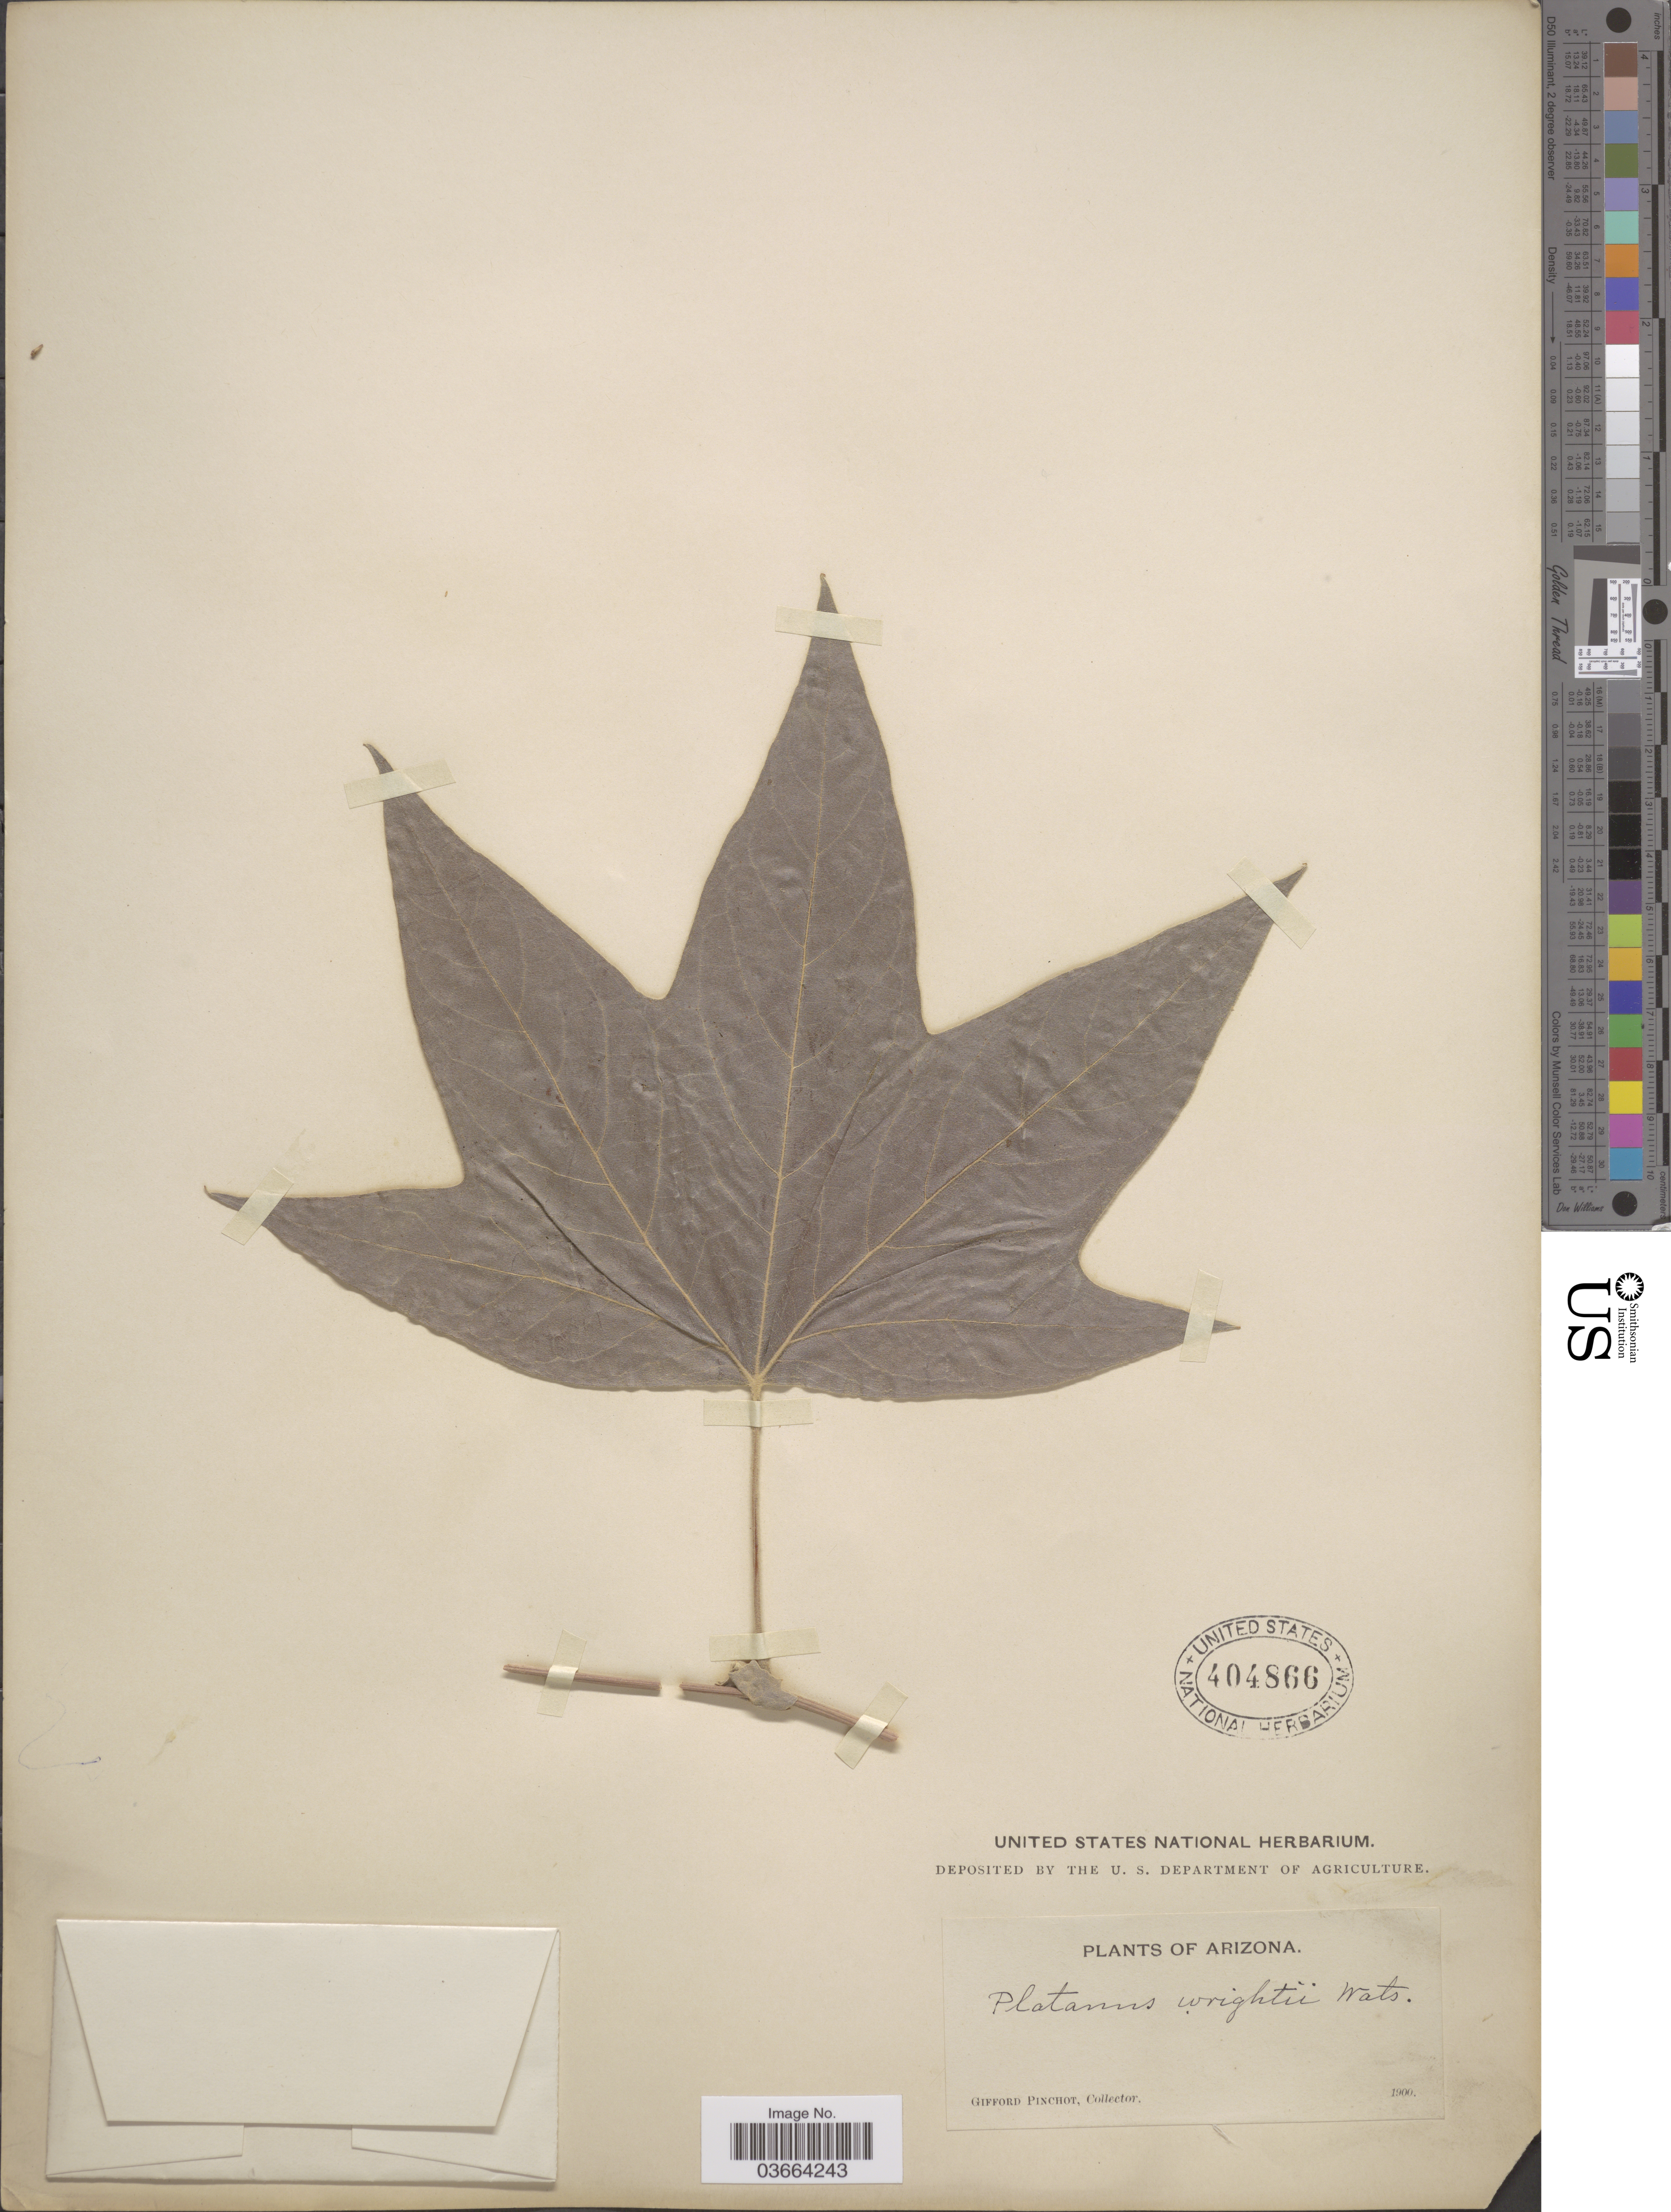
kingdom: Plantae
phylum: Tracheophyta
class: Magnoliopsida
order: Proteales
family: Platanaceae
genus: Platanus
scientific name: Platanus wrightii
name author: S. Watson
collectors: G. Pinchot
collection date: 1900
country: United States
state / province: Arizona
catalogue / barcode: US 404866